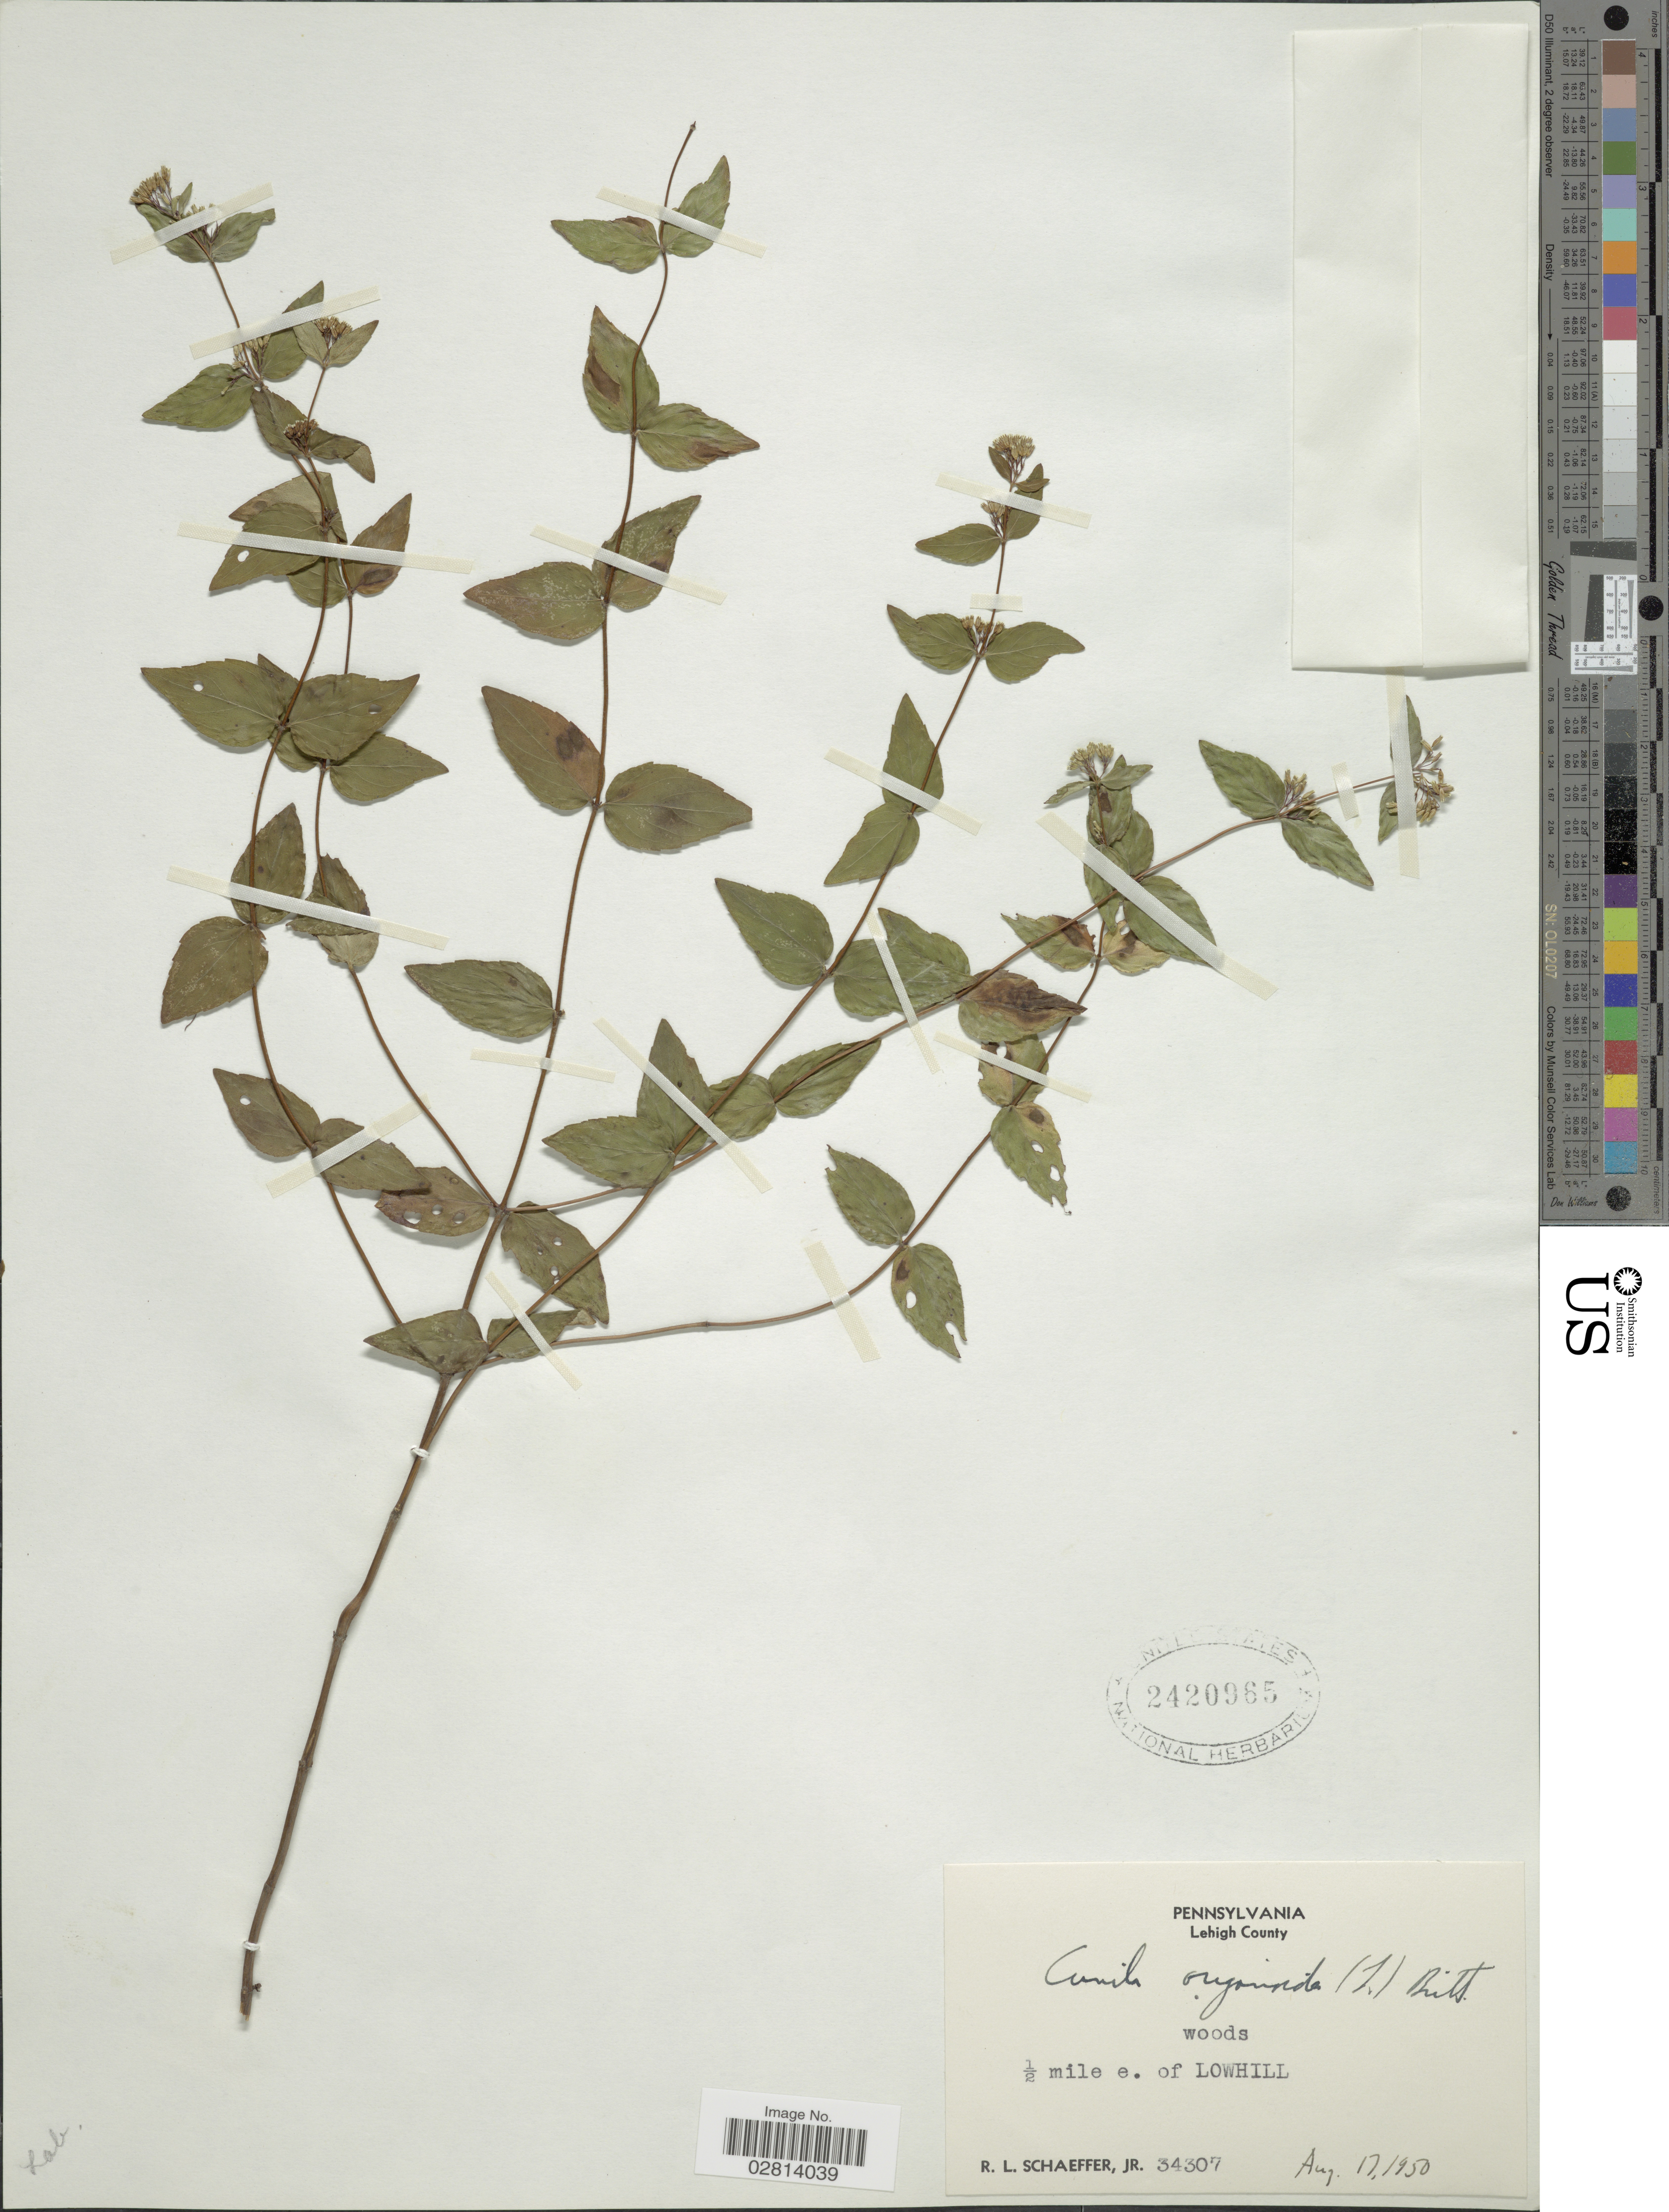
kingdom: Plantae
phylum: Tracheophyta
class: Magnoliopsida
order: Lamiales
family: Lamiaceae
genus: Cunila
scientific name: Cunila origanoides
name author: (L.) Britton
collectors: R. L. Schaeffer Jr.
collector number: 34307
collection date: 1950-08-17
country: United States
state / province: Pennsylvania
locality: Lehigh County, ½ mile e. of Lowhill.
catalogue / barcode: US 2420965